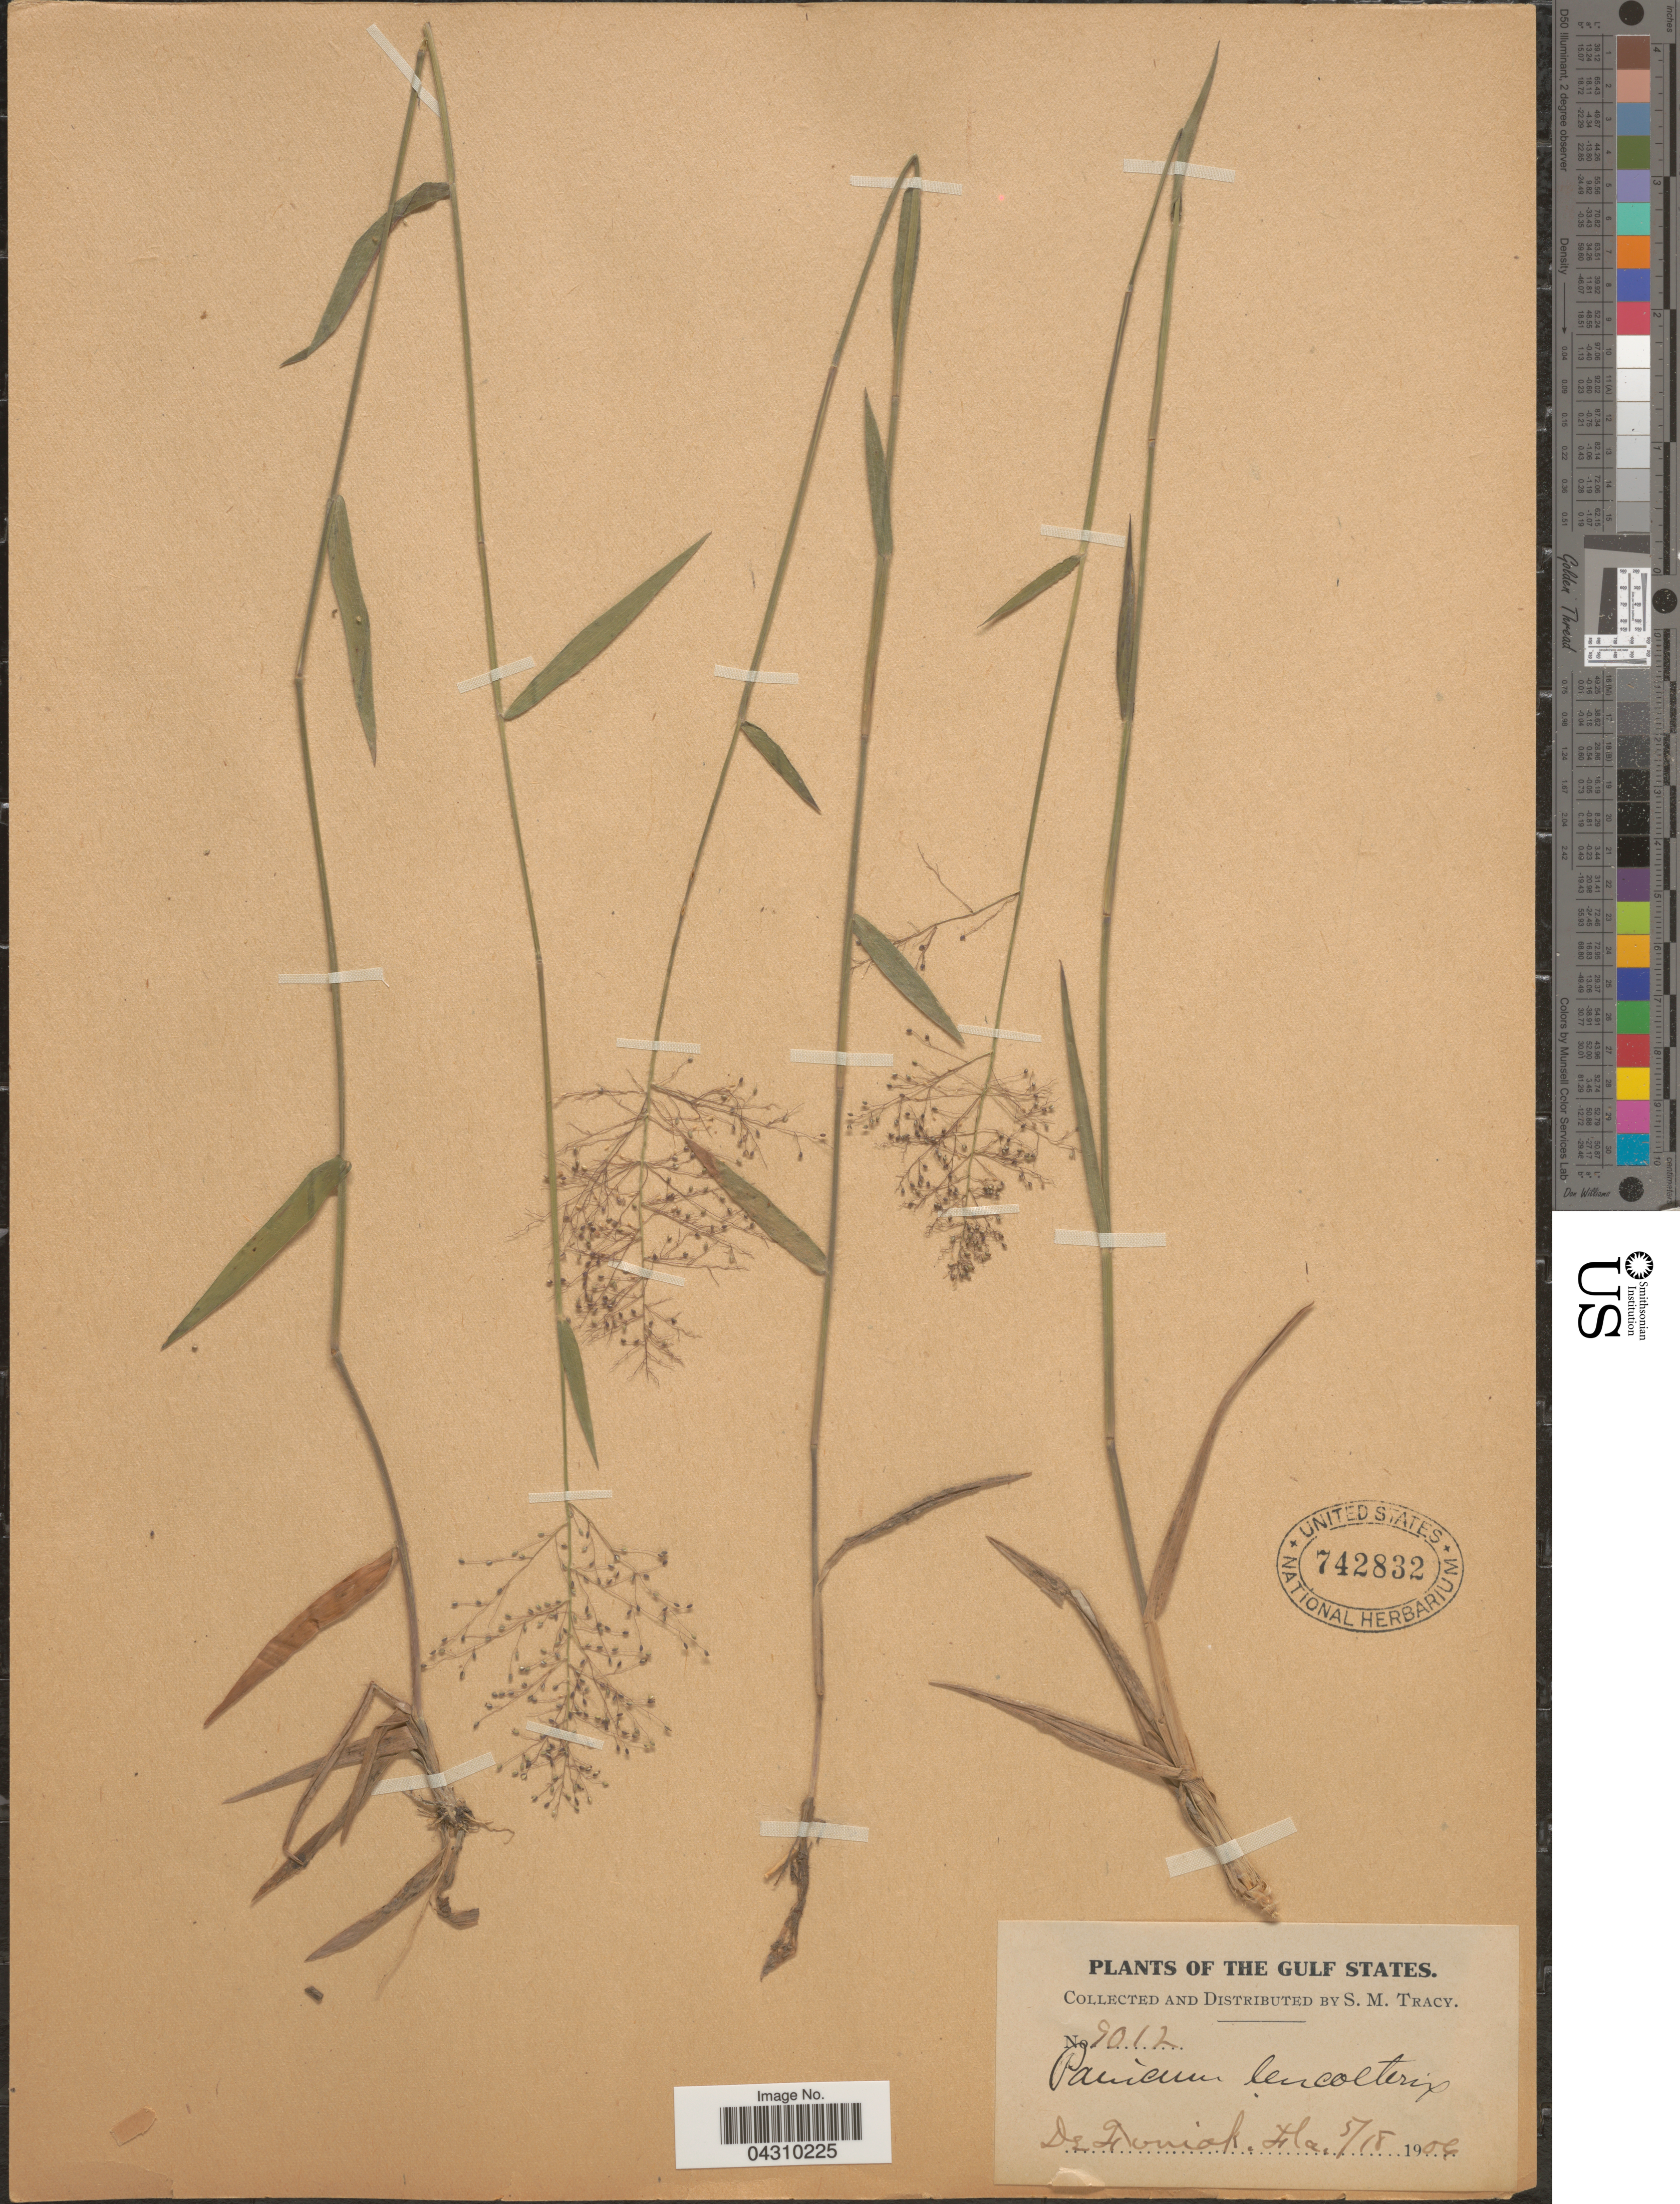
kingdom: Plantae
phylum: Tracheophyta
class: Liliopsida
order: Poales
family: Poaceae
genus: Dichanthelium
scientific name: Dichanthelium acuminatum var. acuminatum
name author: (Sw.) Gould & C.A. Clark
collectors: S. M. Tracy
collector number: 9012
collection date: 1906-05-18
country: United States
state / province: Florida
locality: Gulf States. De Foniak.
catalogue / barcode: US 742832